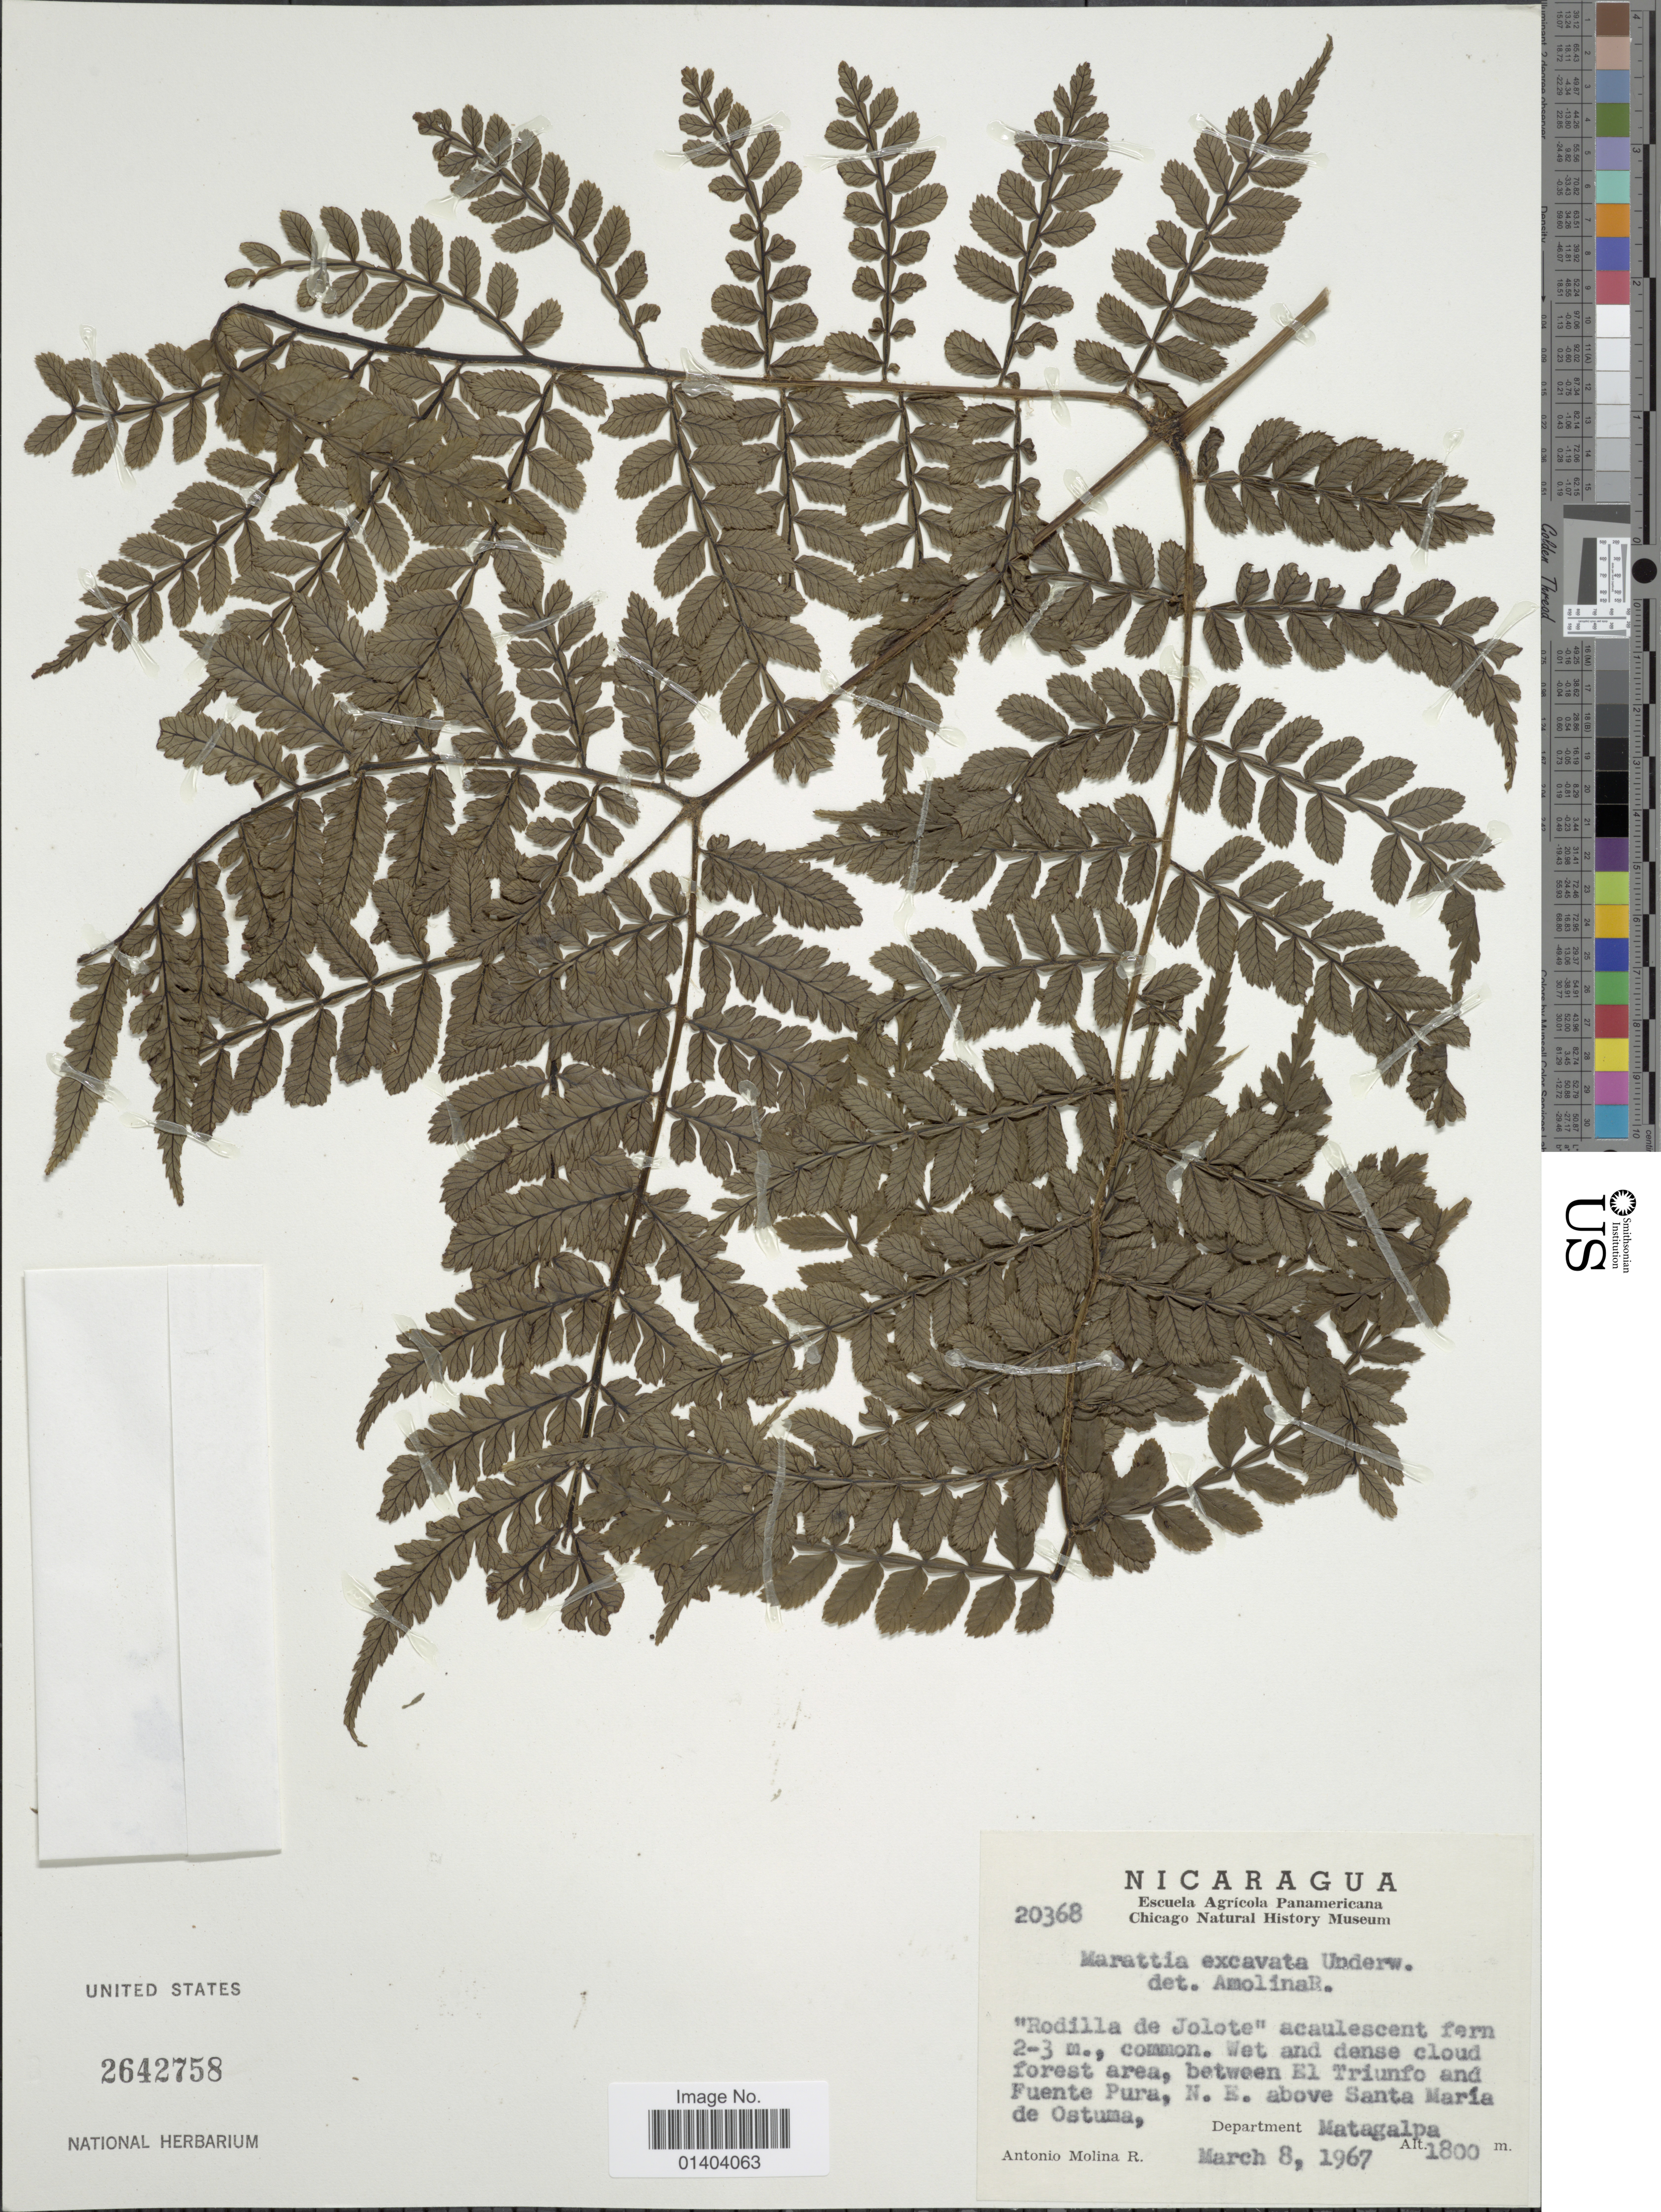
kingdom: Plantae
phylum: Tracheophyta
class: Polypodiopsida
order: Marattiales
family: Marattiaceae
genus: Marattia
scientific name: Marattia excavata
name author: Underw.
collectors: A. Molina R.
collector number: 20368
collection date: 1967-03-08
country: Nicaragua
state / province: Matagalpa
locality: Wet and dense cloud forest area, between El Triunfo and Fuente Pura, N.E. above Santa Maria de Ostuma, Department Matagalpa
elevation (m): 1800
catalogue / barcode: US 2642758